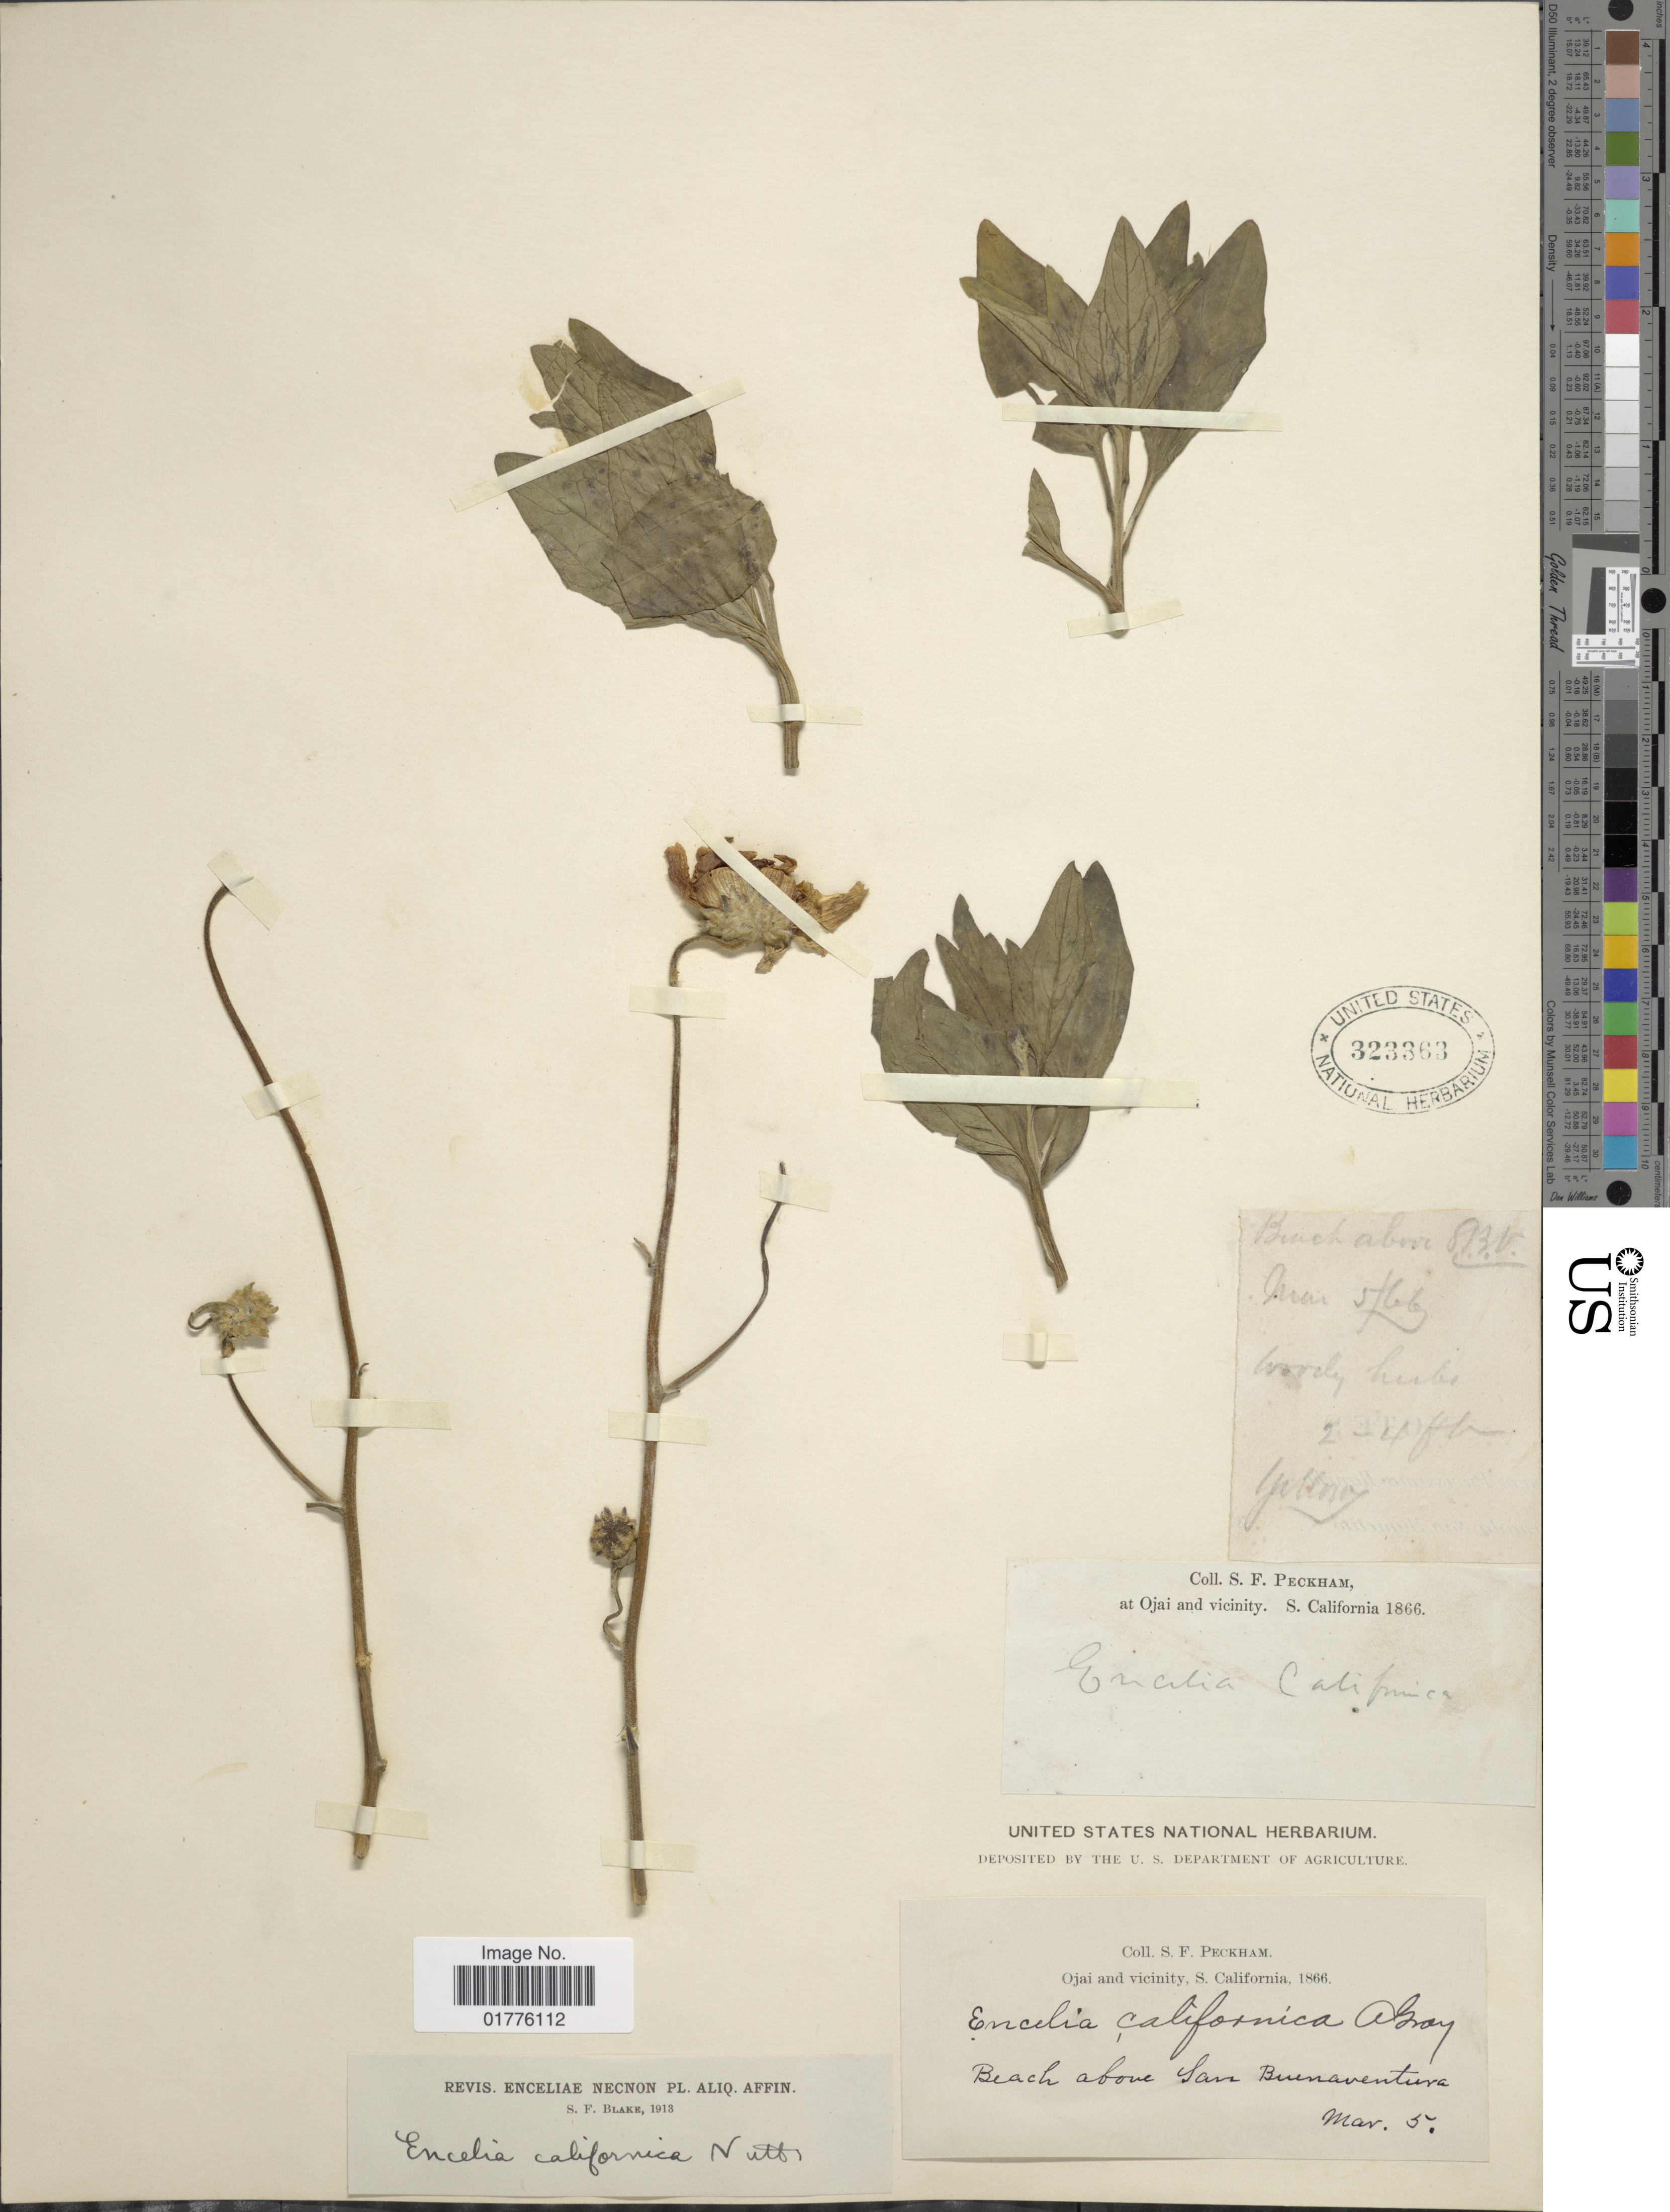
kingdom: Plantae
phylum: Tracheophyta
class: Magnoliopsida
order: Asterales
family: Asteraceae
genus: Encelia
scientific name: Encelia californica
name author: Nutt.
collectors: S. Peckham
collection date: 1866-03-05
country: United States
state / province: California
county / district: Ventura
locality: Oaji and vicinity, S. California. Beach above San Buenaventura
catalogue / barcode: US 323363